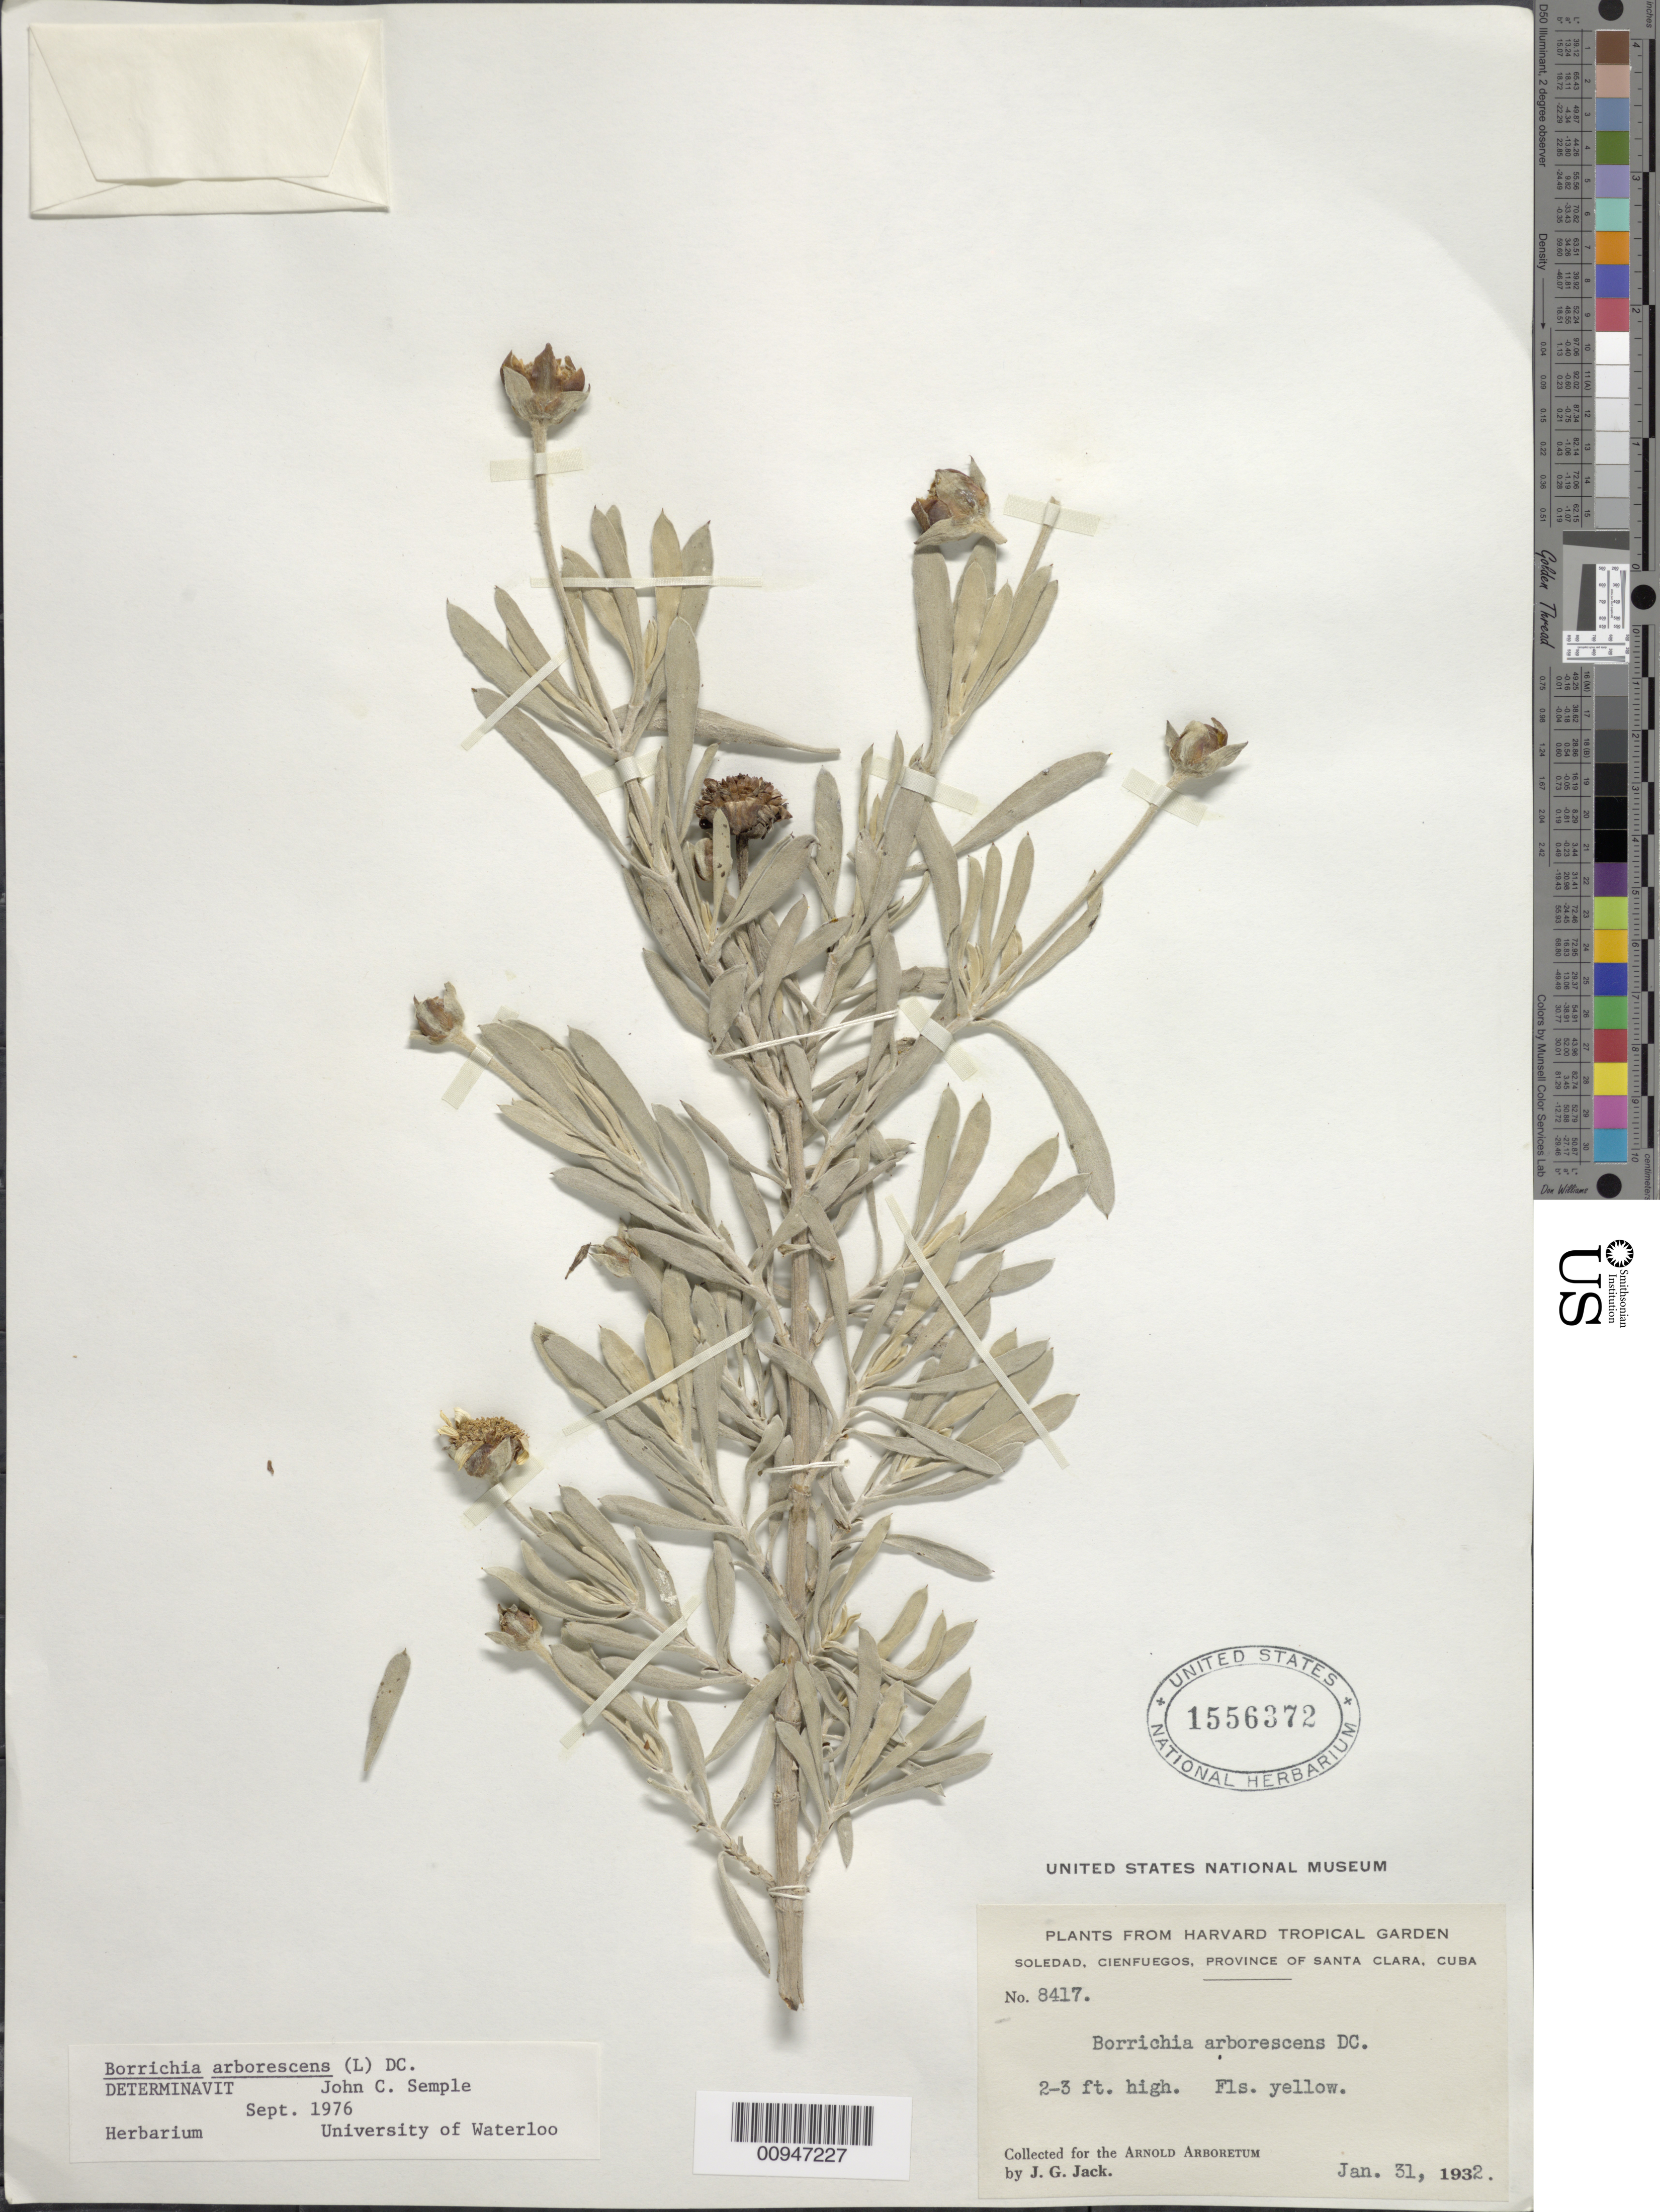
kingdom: Plantae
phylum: Tracheophyta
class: Magnoliopsida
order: Asterales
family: Asteraceae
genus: Borrichia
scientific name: Borrichia arborescens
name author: (L.) DC.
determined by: Semple, J. C.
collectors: J. G. Jack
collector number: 8417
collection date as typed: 31 Jan 1932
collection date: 1932-01-31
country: Cuba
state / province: Cienfuegos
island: Cuba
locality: Soledad, Cienfuegos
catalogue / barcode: US 1556372